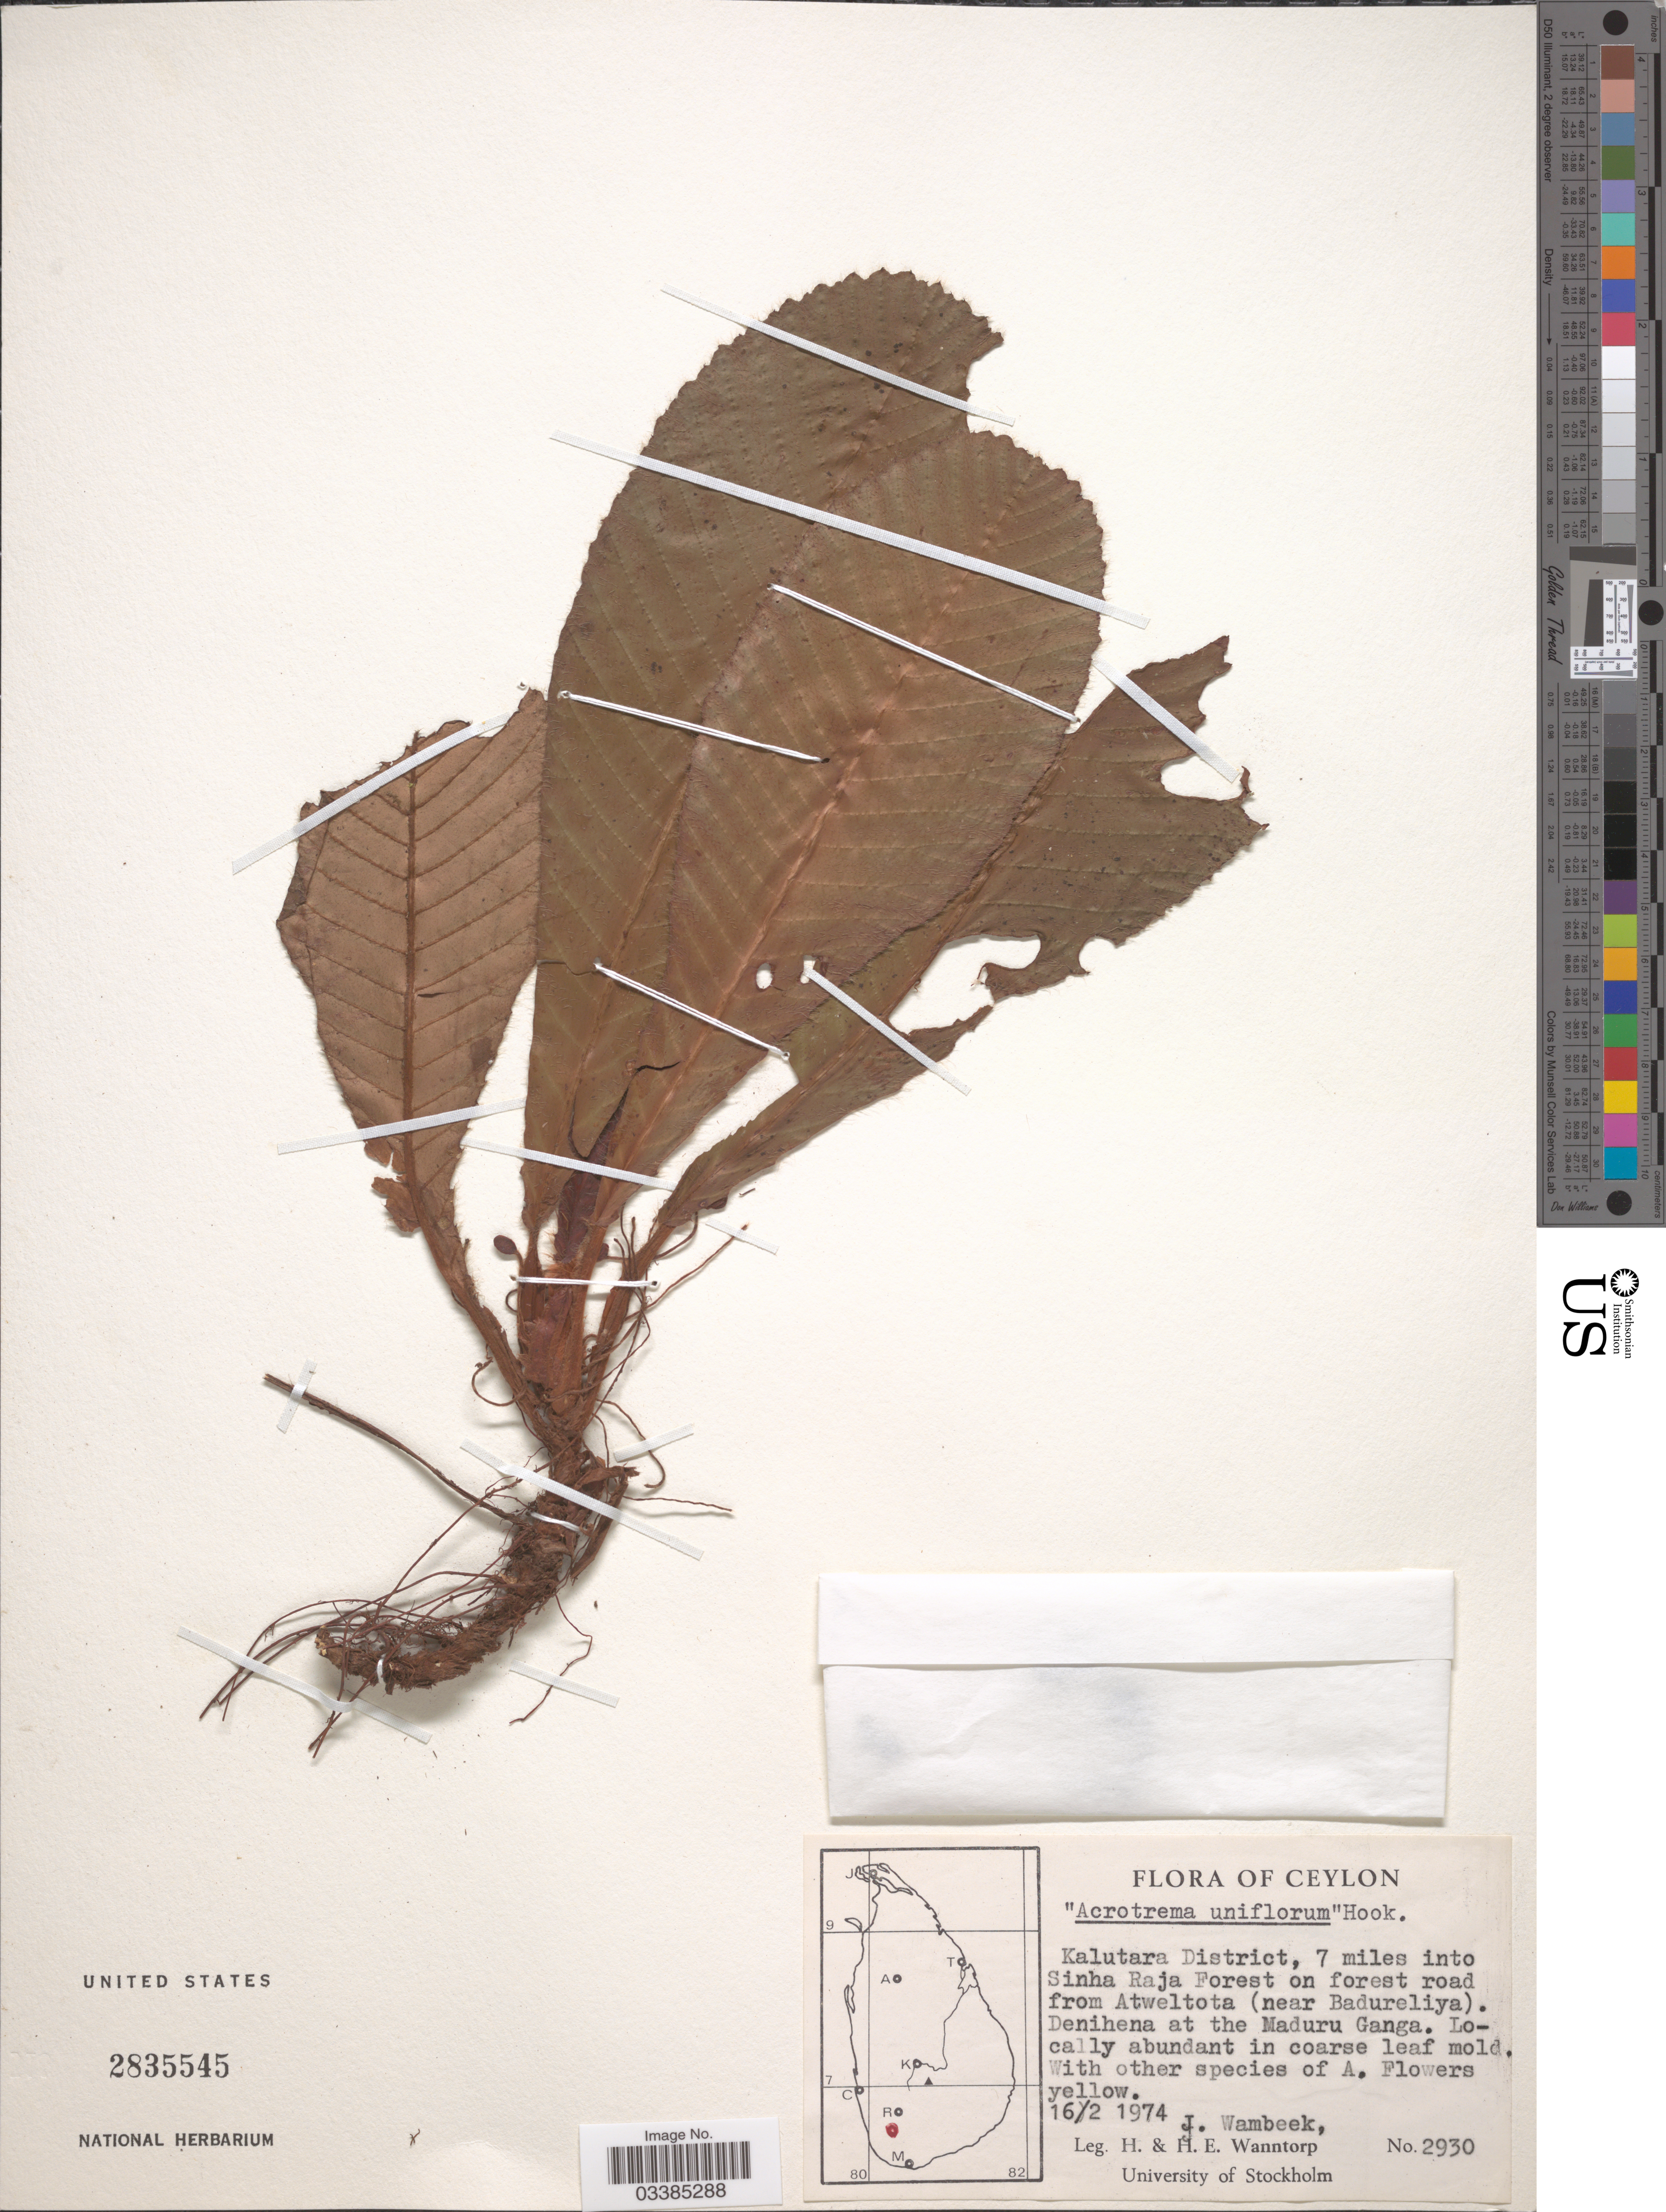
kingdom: Plantae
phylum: Tracheophyta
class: Magnoliopsida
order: Dilleniales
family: Dilleniaceae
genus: Acrotrema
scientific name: Acrotrema uniflorum var. bullatum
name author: (Thwaites) Hook. f. & Thomson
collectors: J. Wambeek, H. Wanntorp & H. Wanntorp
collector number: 2930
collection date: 1974-02-16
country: Sri Lanka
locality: Ceylon. Kalutara District, 7 miles into Sinha Raja Forest on forest road from Atweltota (near Badureliya). Denihena at the Maduru Ganga.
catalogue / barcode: US 2835545